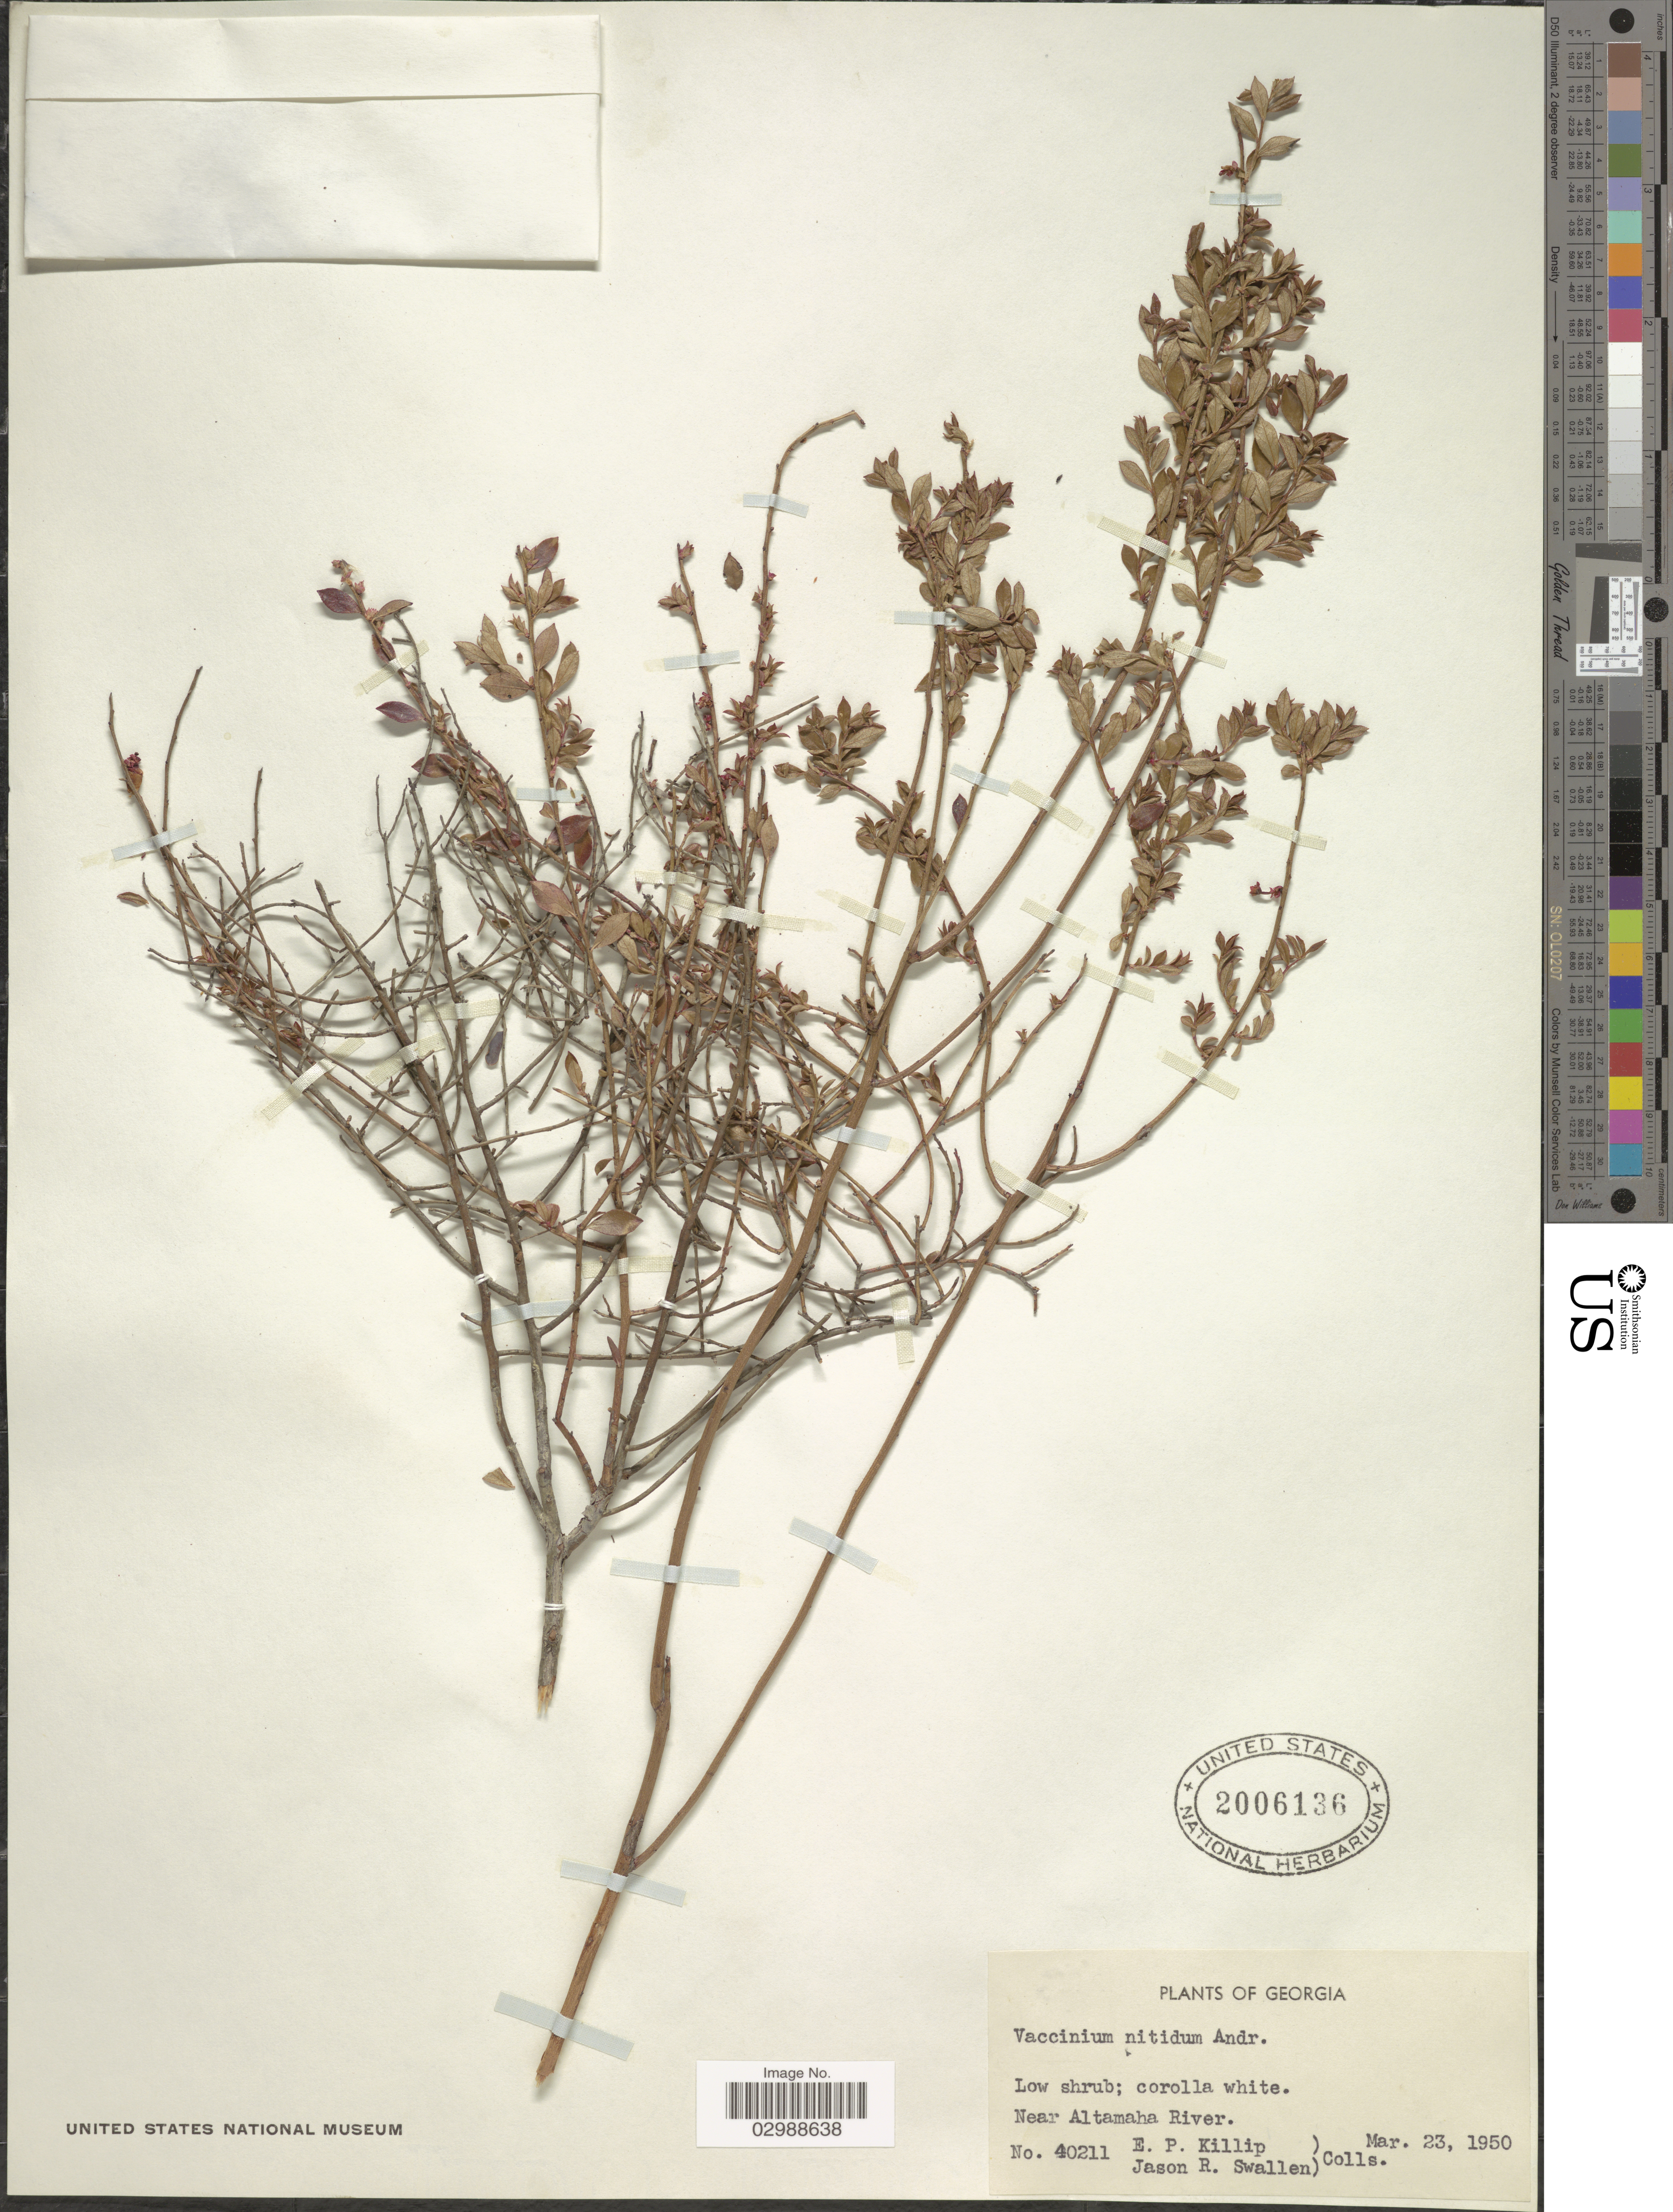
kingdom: Plantae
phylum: Tracheophyta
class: Magnoliopsida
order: Ericales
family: Ericaceae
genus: Vaccinium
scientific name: Vaccinium myrsinites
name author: Lam.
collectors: E. P. Killip & J. R. Swallen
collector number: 40211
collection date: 1950-03-23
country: United States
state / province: Georgia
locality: Near Altamaha River.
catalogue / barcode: US 2006136